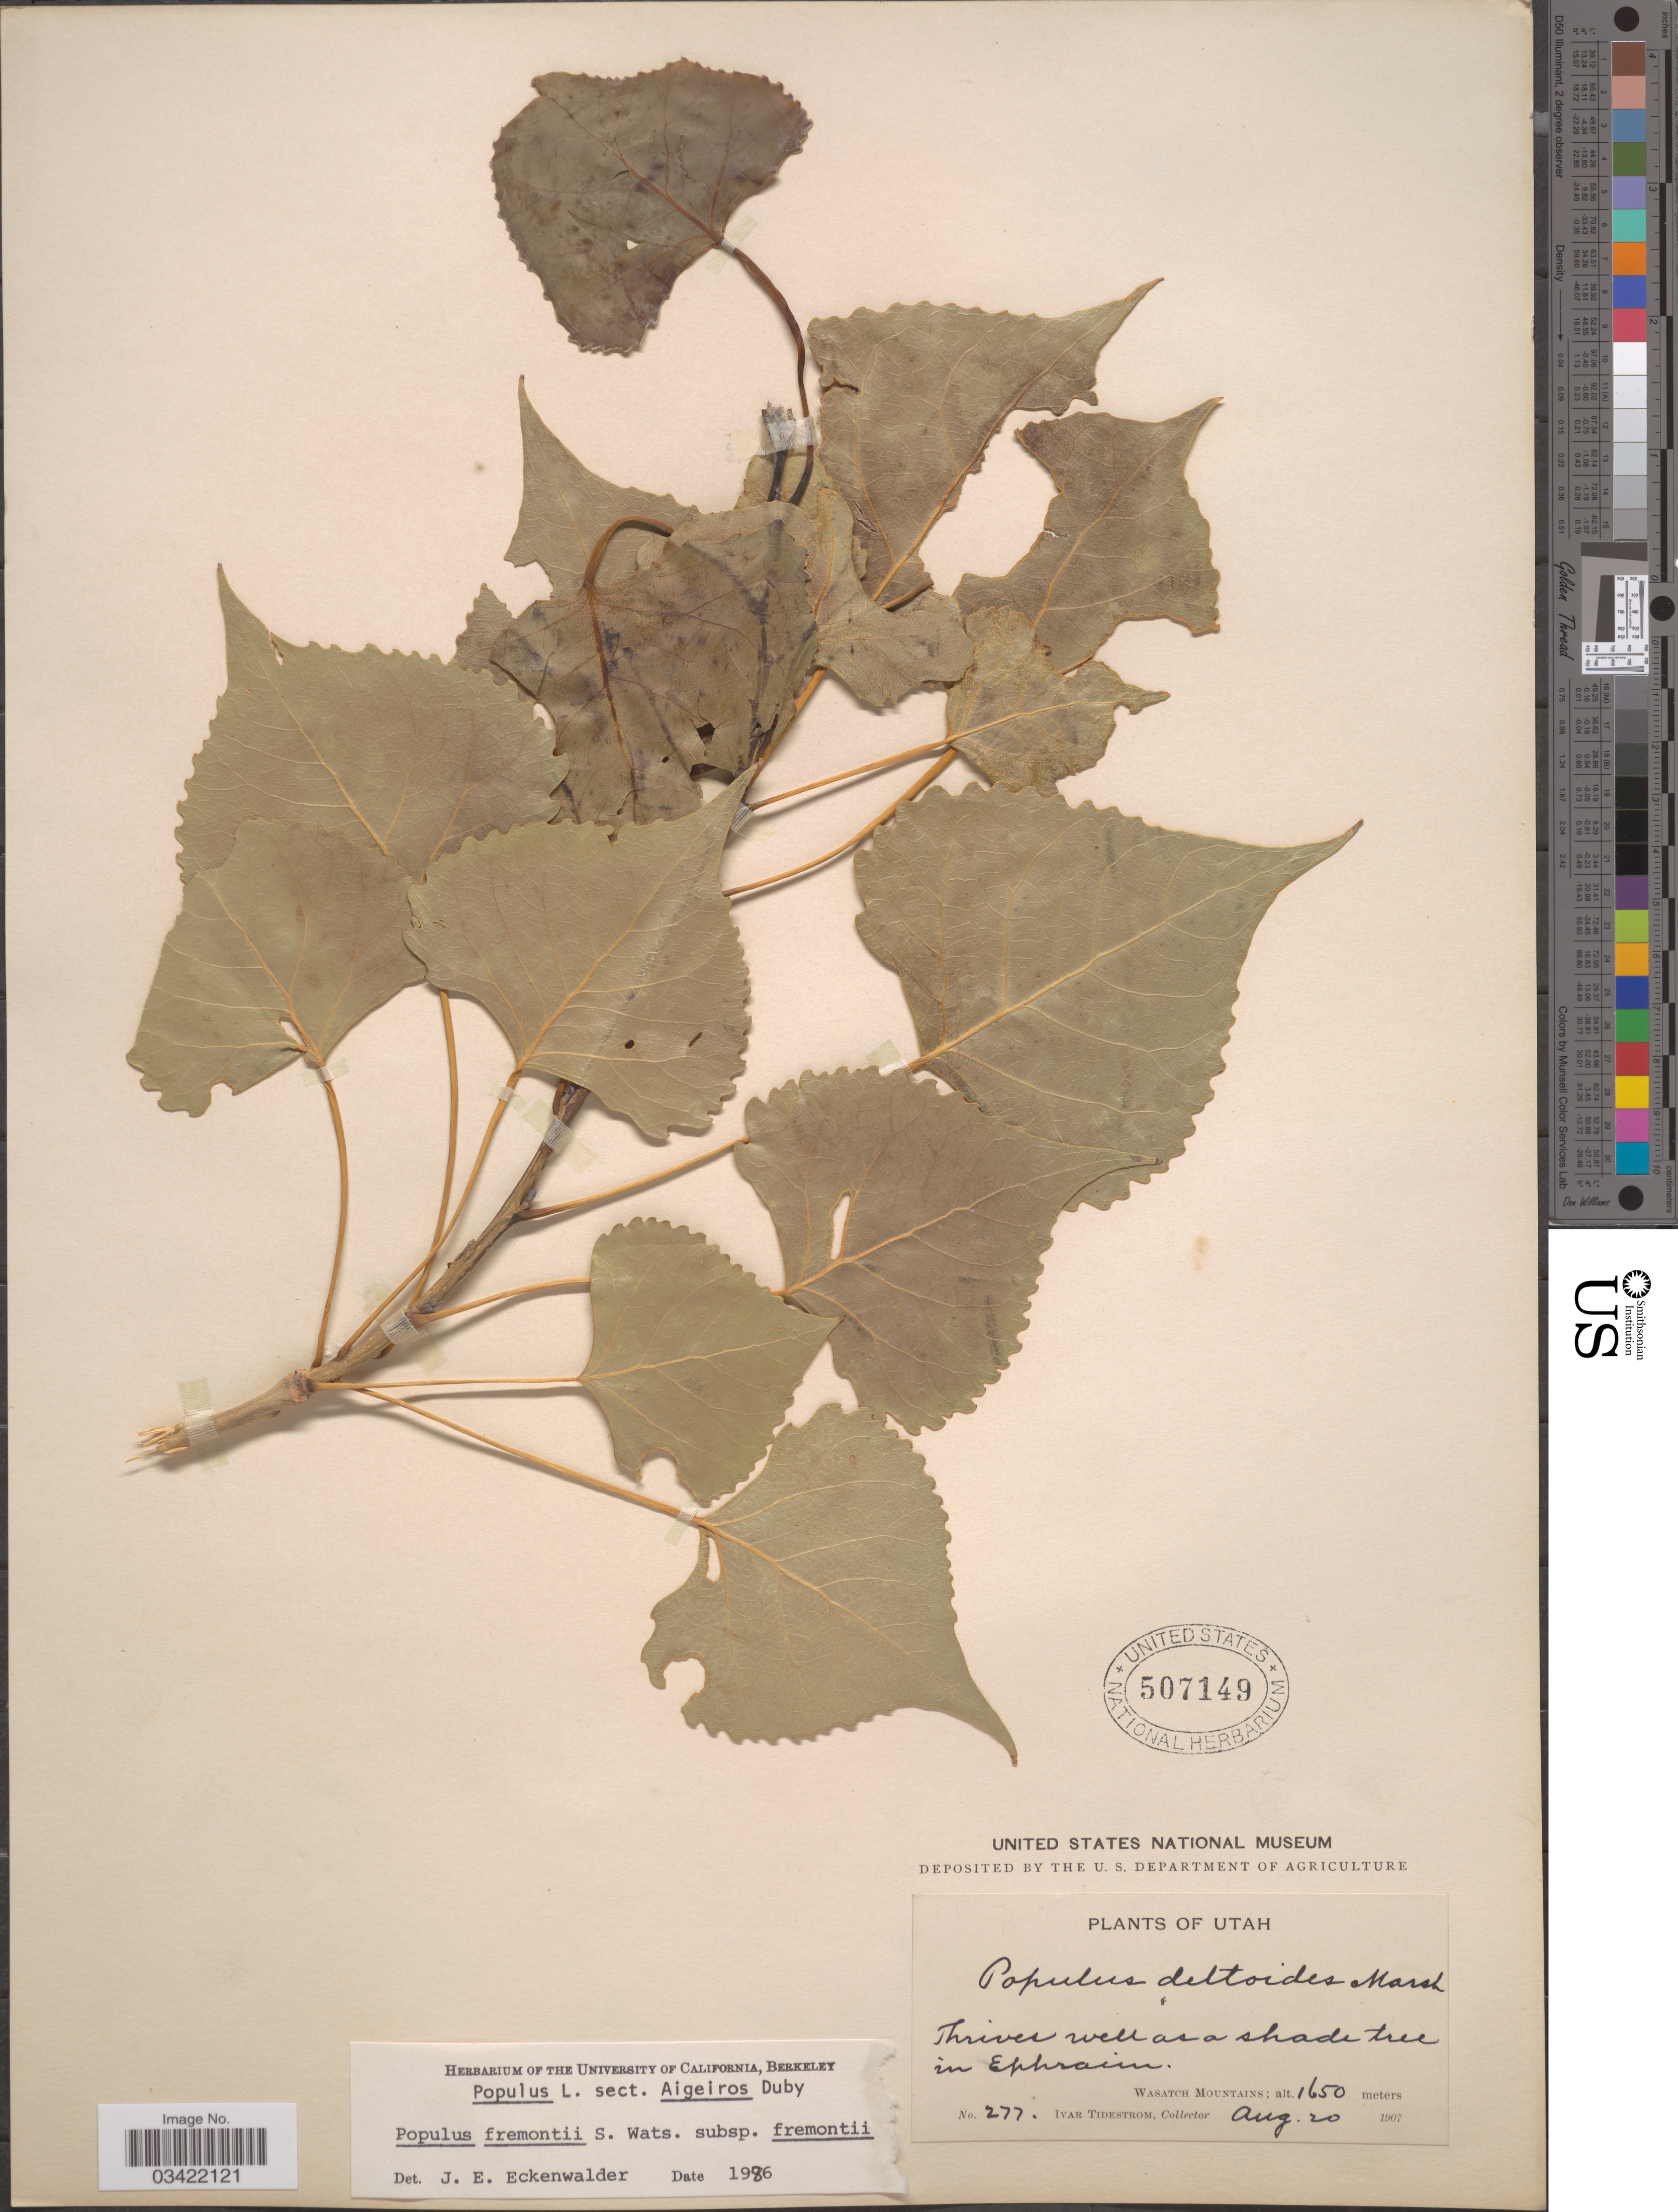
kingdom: Plantae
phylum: Tracheophyta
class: Magnoliopsida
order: Malpighiales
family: Salicaceae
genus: Populus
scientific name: Populus fremontii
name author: S. Watson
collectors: I. F. Tidestrom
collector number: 277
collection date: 1907-08-20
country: United States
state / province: Utah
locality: In Ephraim. Wasatch Mountains.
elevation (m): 1650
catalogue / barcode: US 507149